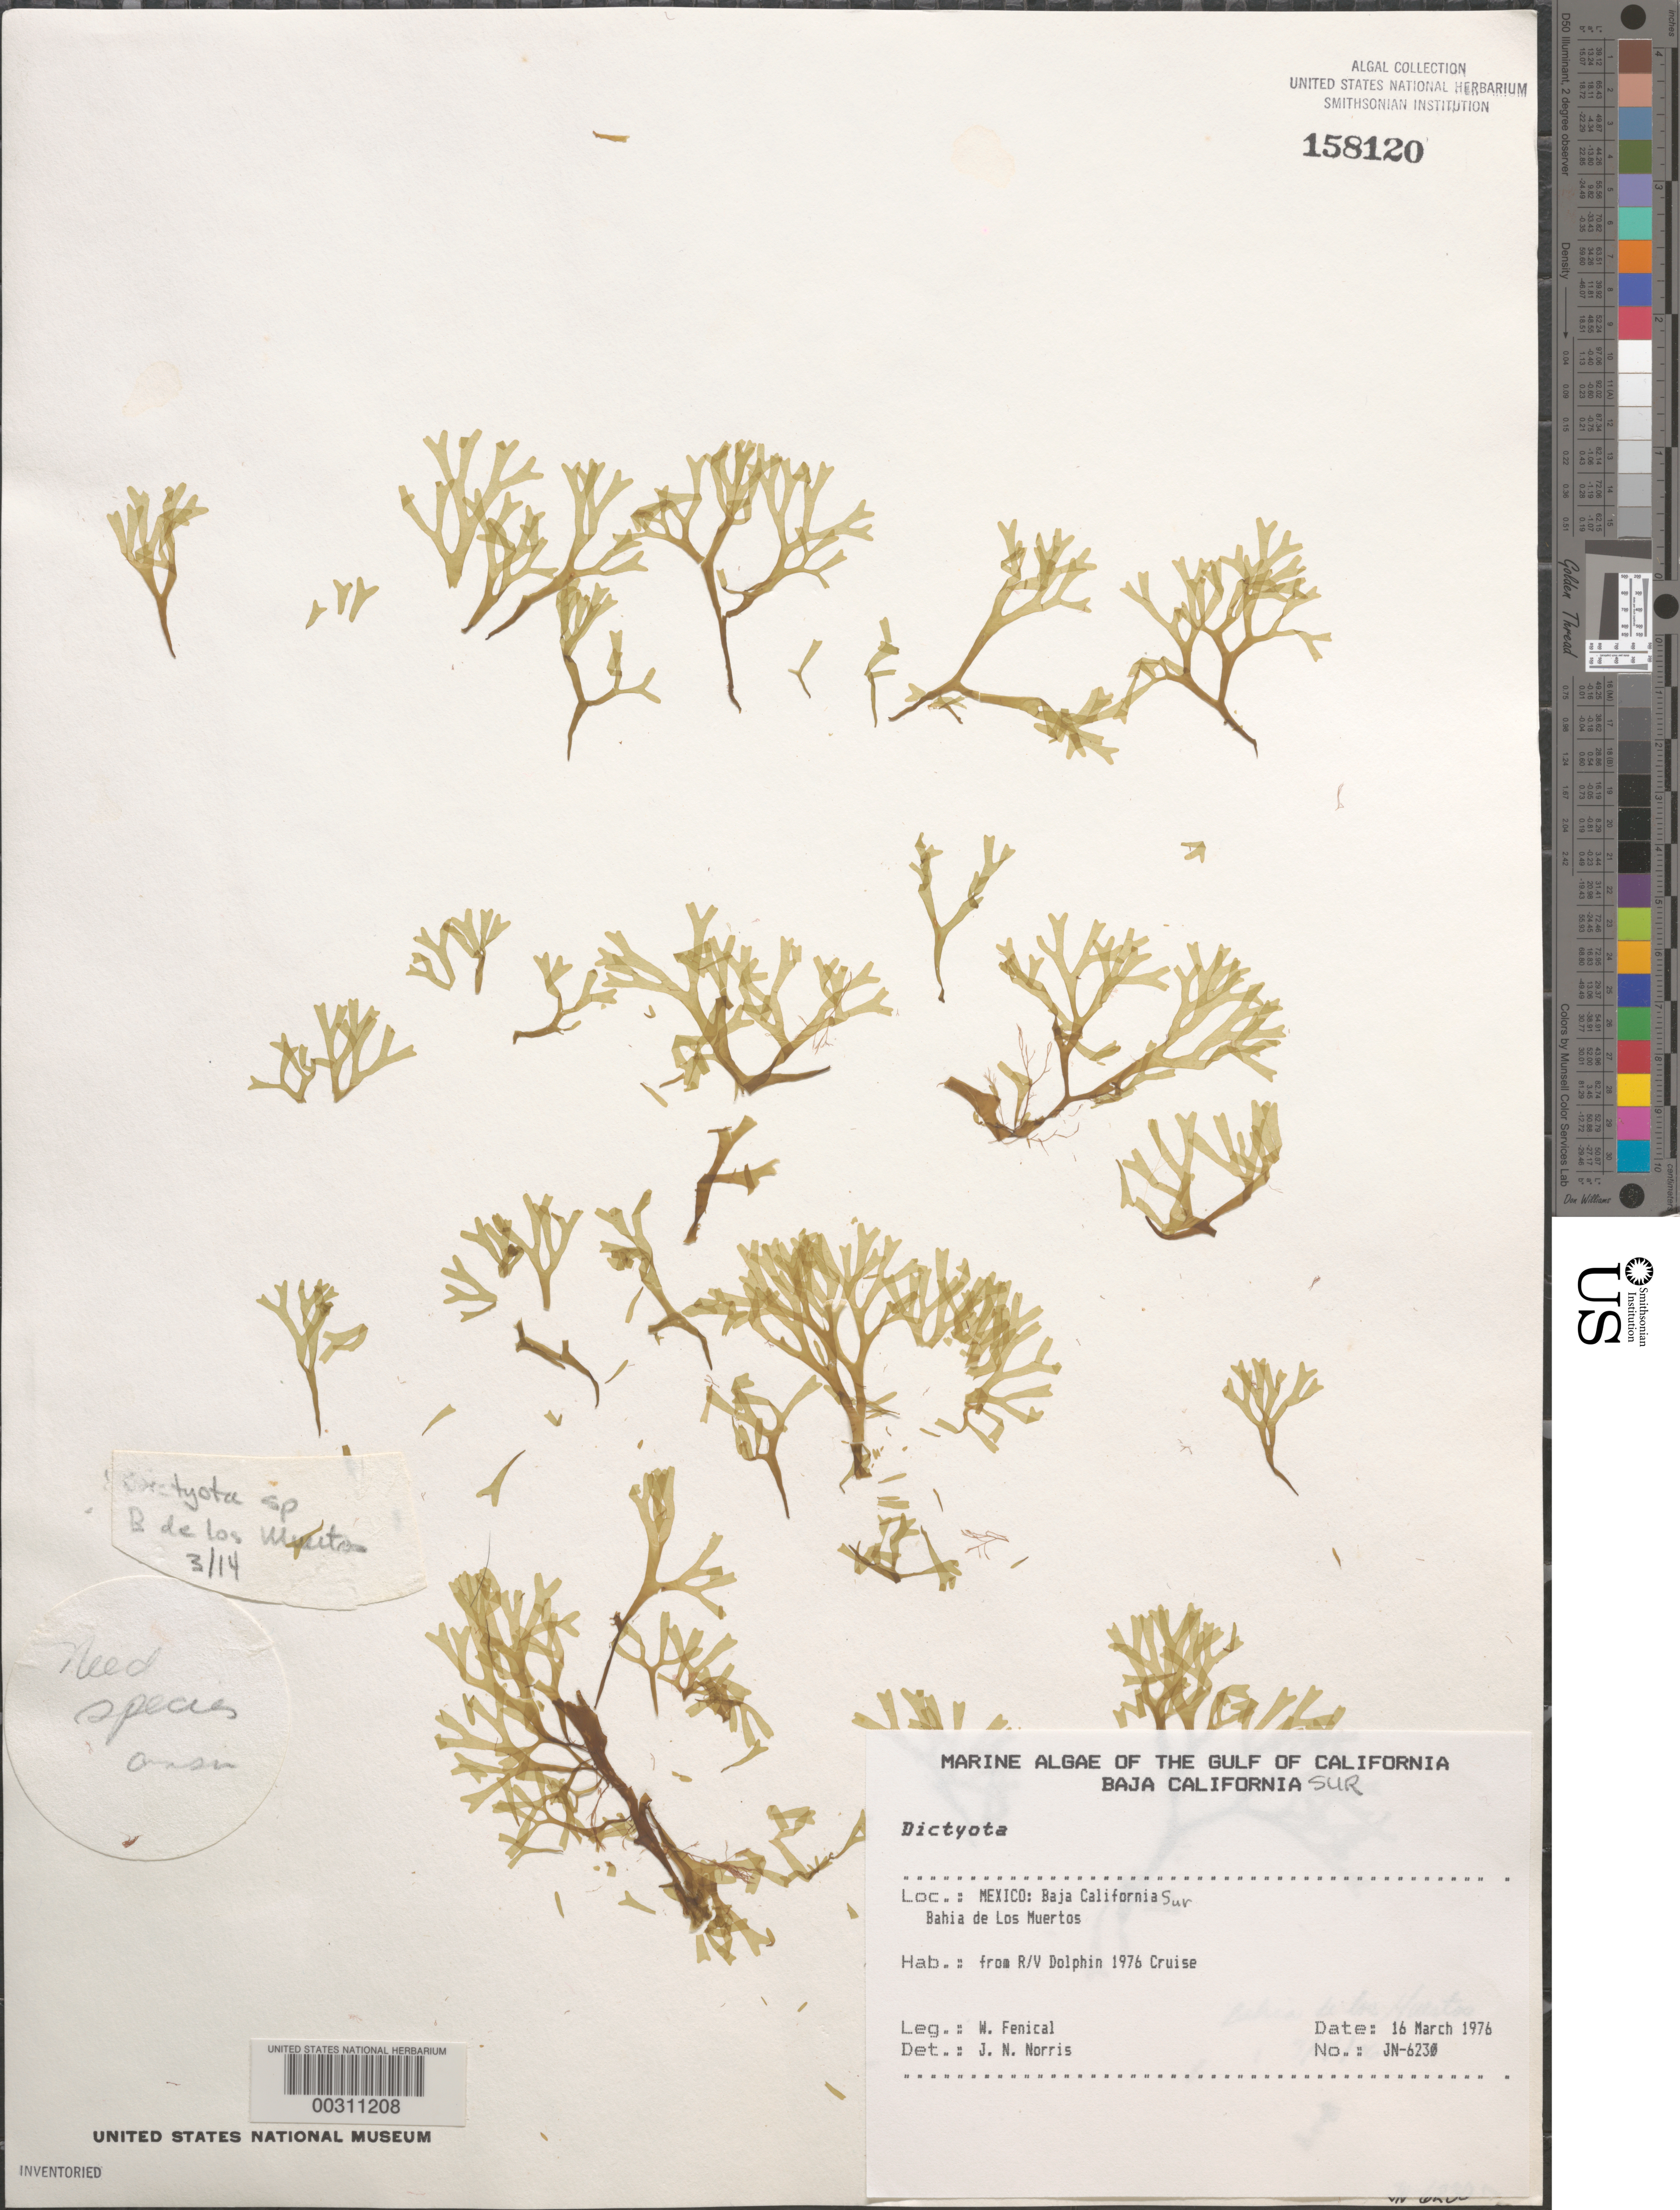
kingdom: Chromista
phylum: Ochrophyta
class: Phaeophyceae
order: Dictyotales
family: Dictyotaceae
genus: Dictyota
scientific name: Dictyota sp.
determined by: Norris, James N.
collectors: W. Fenical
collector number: JN-6230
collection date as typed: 16 Mar 1976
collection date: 1976-03-16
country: Mexico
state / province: Baja California Sur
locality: Bahia de Los Muertos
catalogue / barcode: US 158120